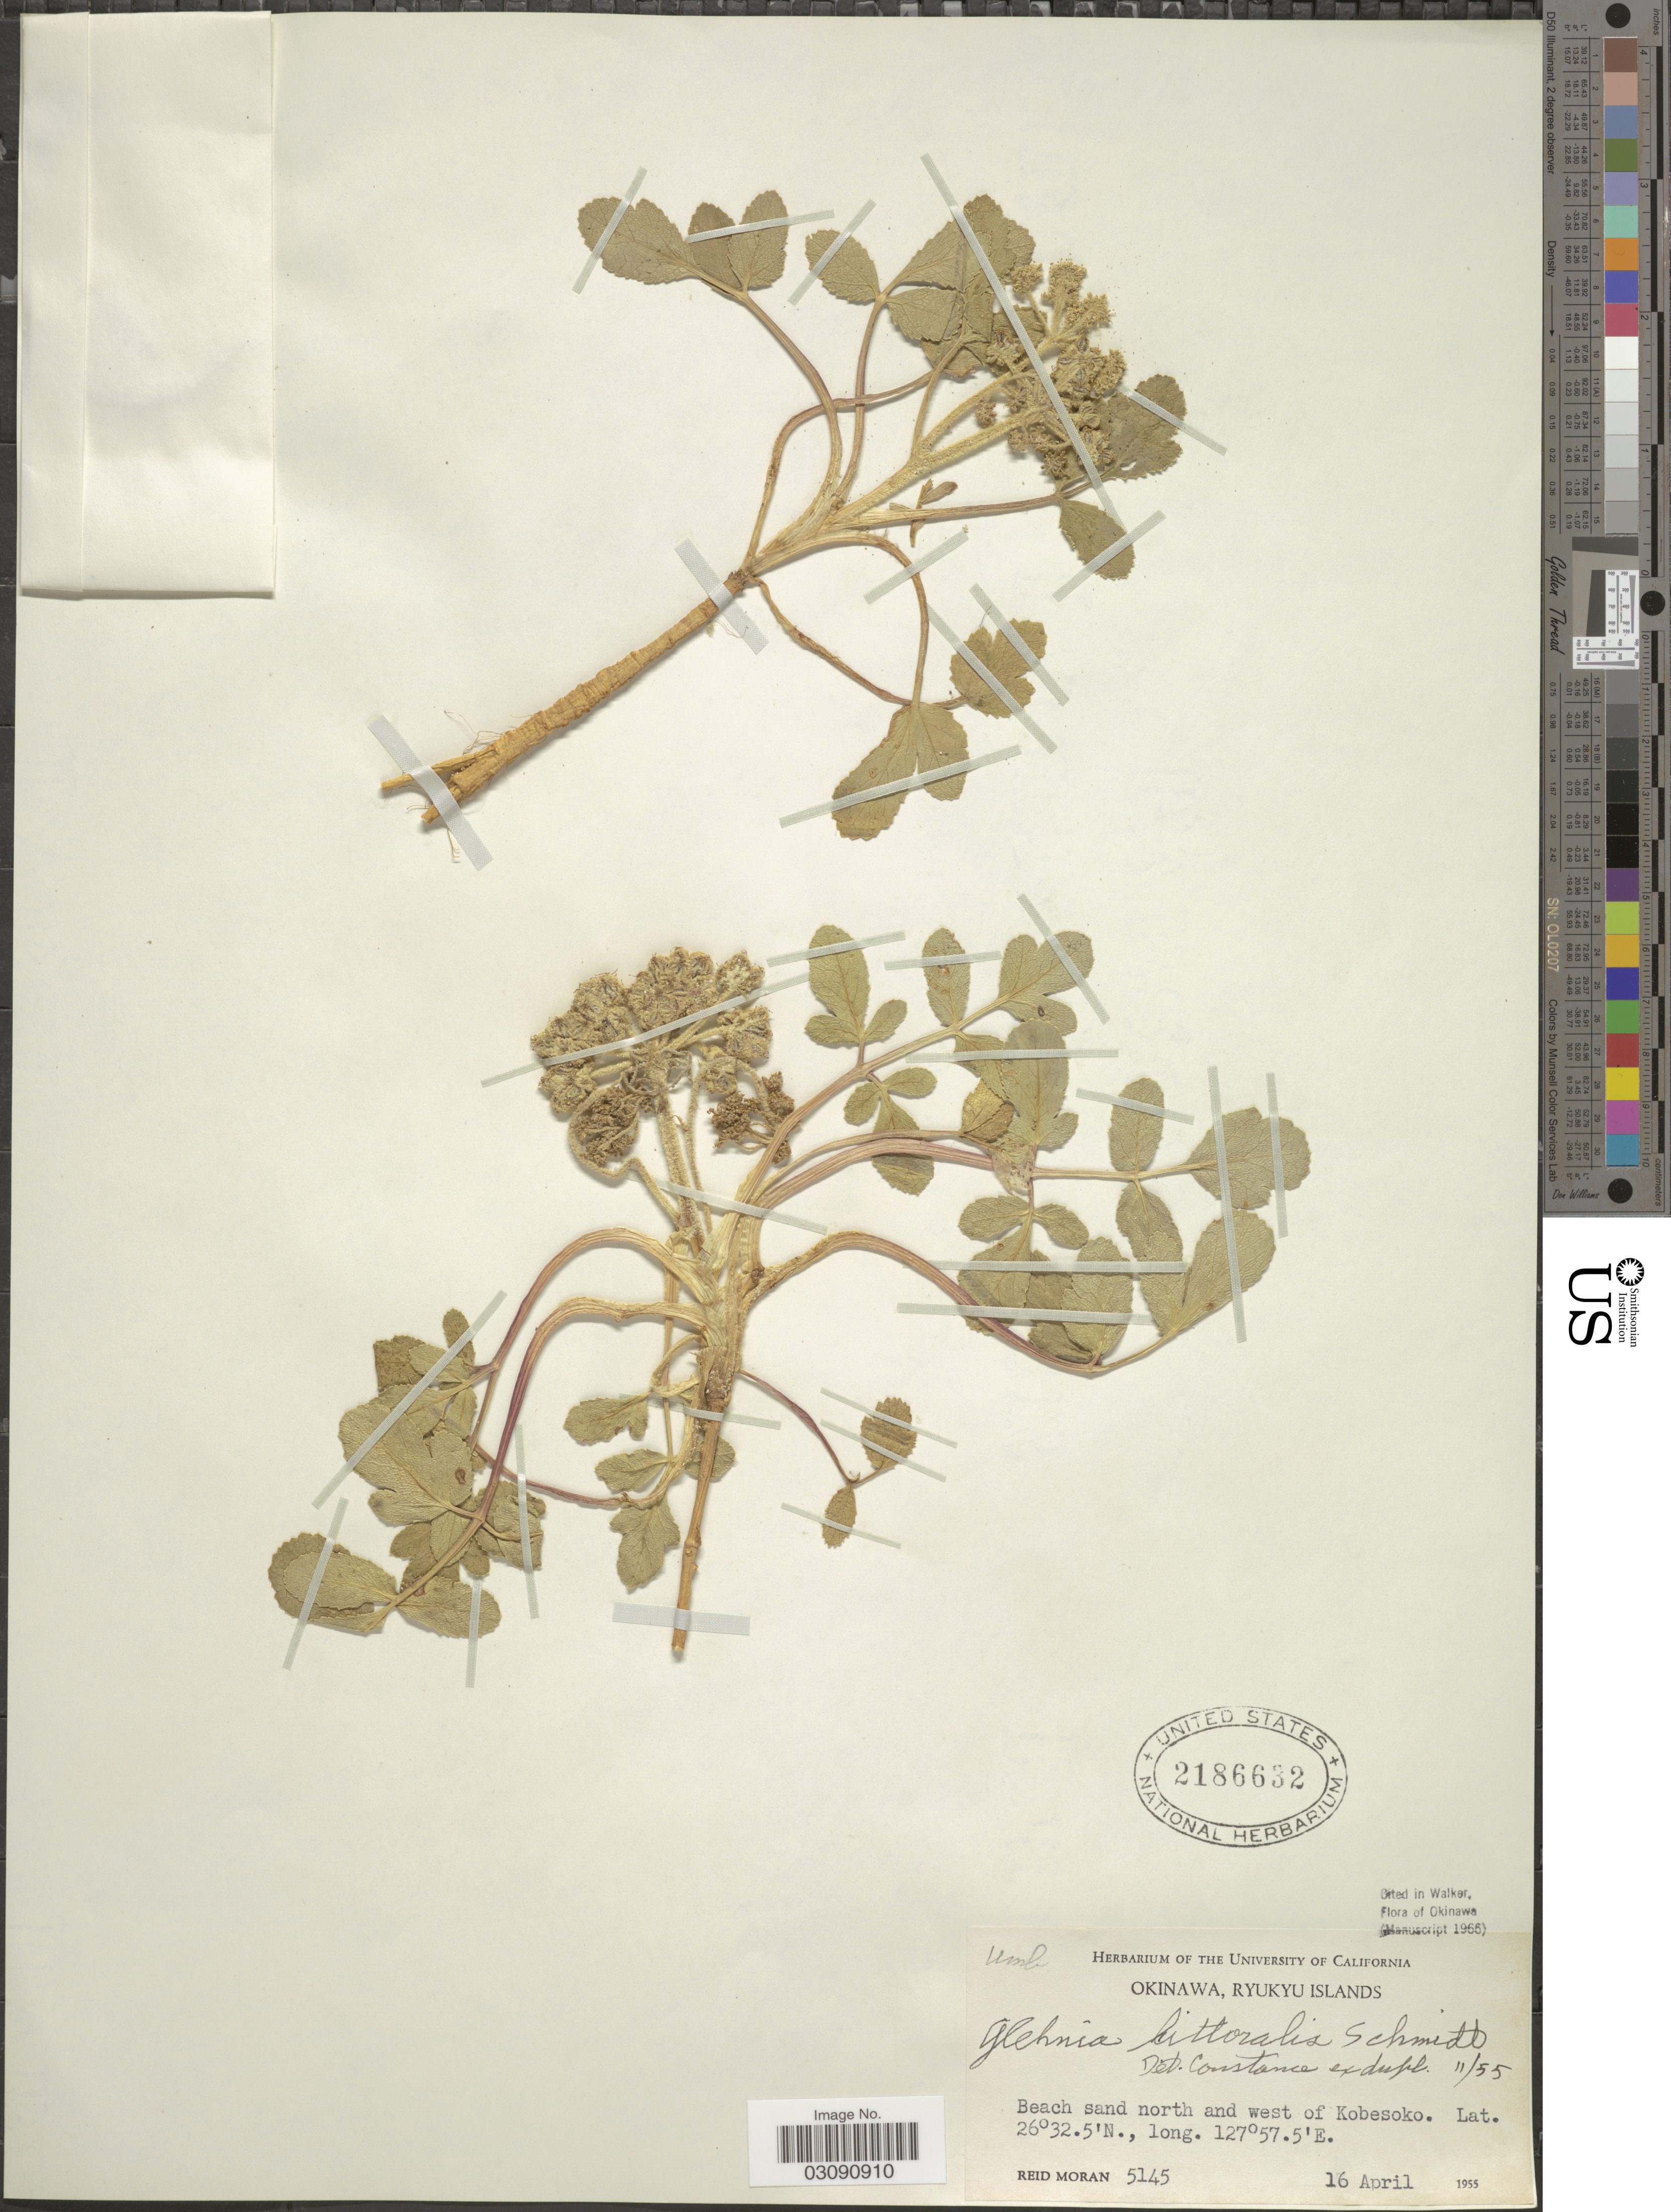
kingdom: Plantae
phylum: Tracheophyta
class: Magnoliopsida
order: Apiales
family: Apiaceae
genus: Glehnia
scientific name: Glehnia littoralis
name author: (J.G. Cooper) F. Schmidt ex Miq.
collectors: R. V. Moran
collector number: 5145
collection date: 1955-04-16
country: Japan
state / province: Okinawa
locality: Ryujyu Islands, Beach sand north and west of Kobesoko.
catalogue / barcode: US 2186632